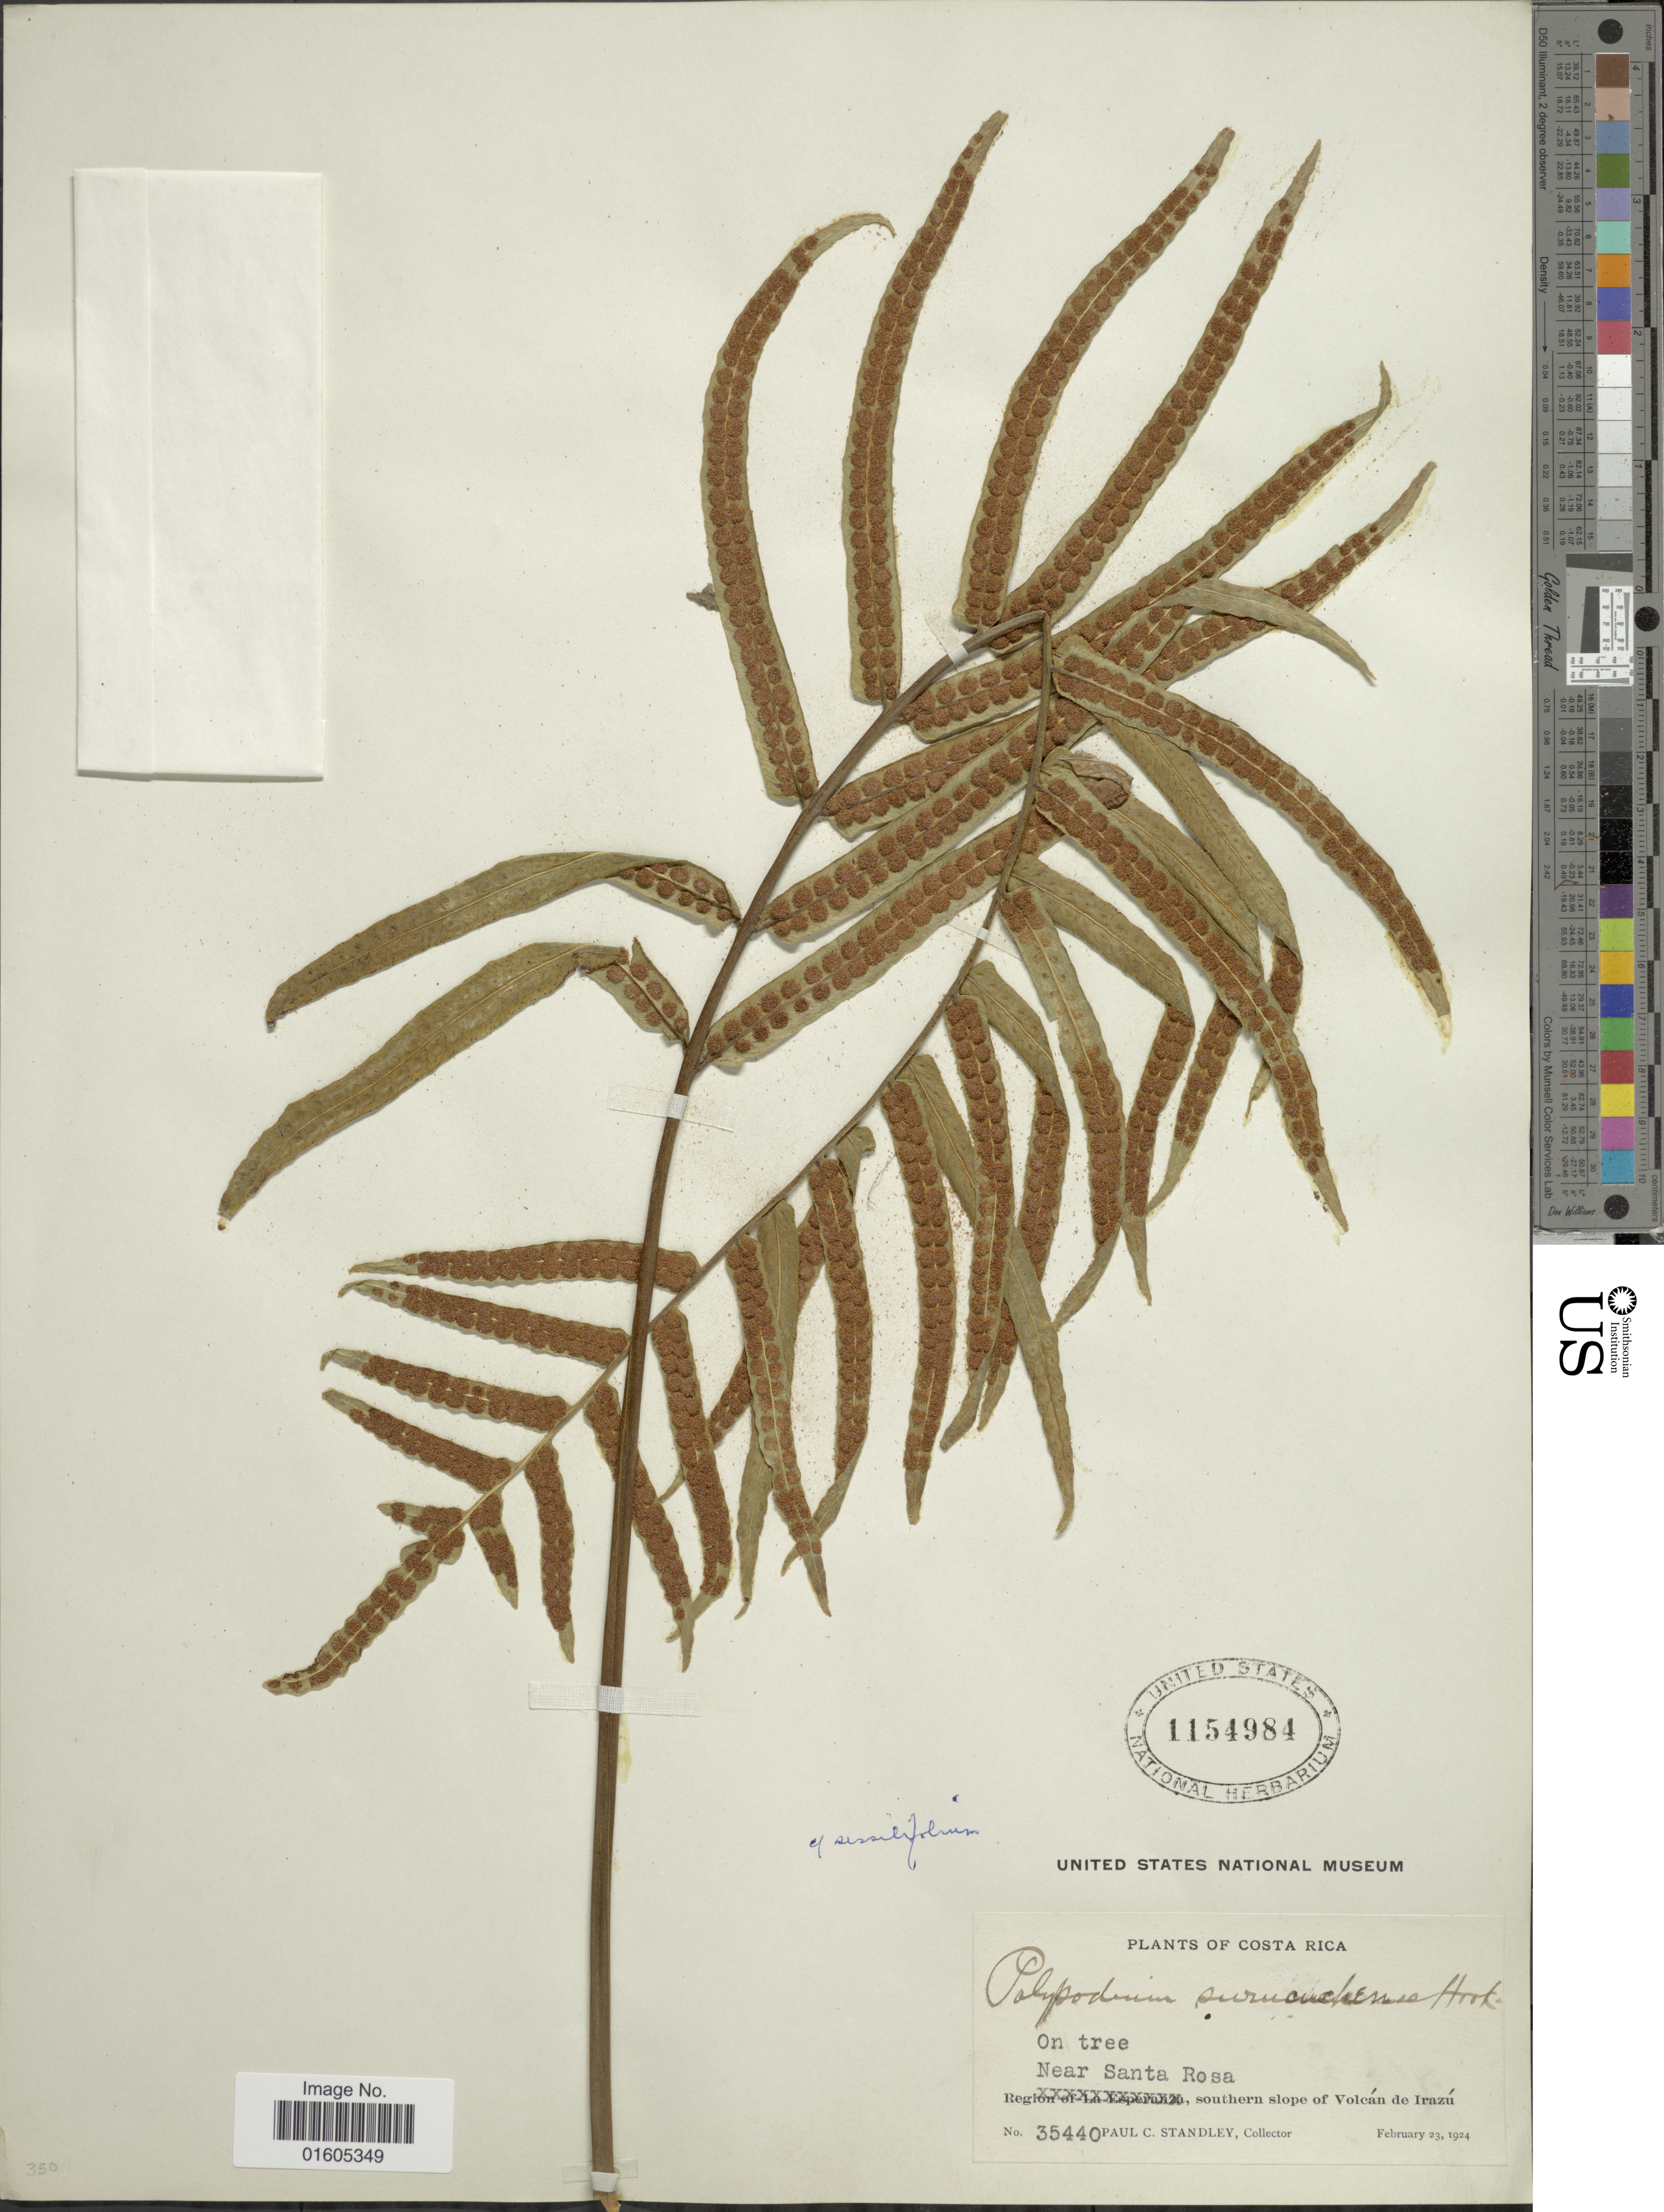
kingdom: Plantae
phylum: Tracheophyta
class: Polypodiopsida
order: Polypodiales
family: Polypodiaceae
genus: Serpocaulon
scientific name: Serpocaulon sessilifolium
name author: (Desv.) A.R. Sm.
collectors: P. C. Standley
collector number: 35440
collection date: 1924-02-23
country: Costa Rica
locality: Near Santa Rosa, southern slope of Volcán de Irazú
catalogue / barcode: US 1154984